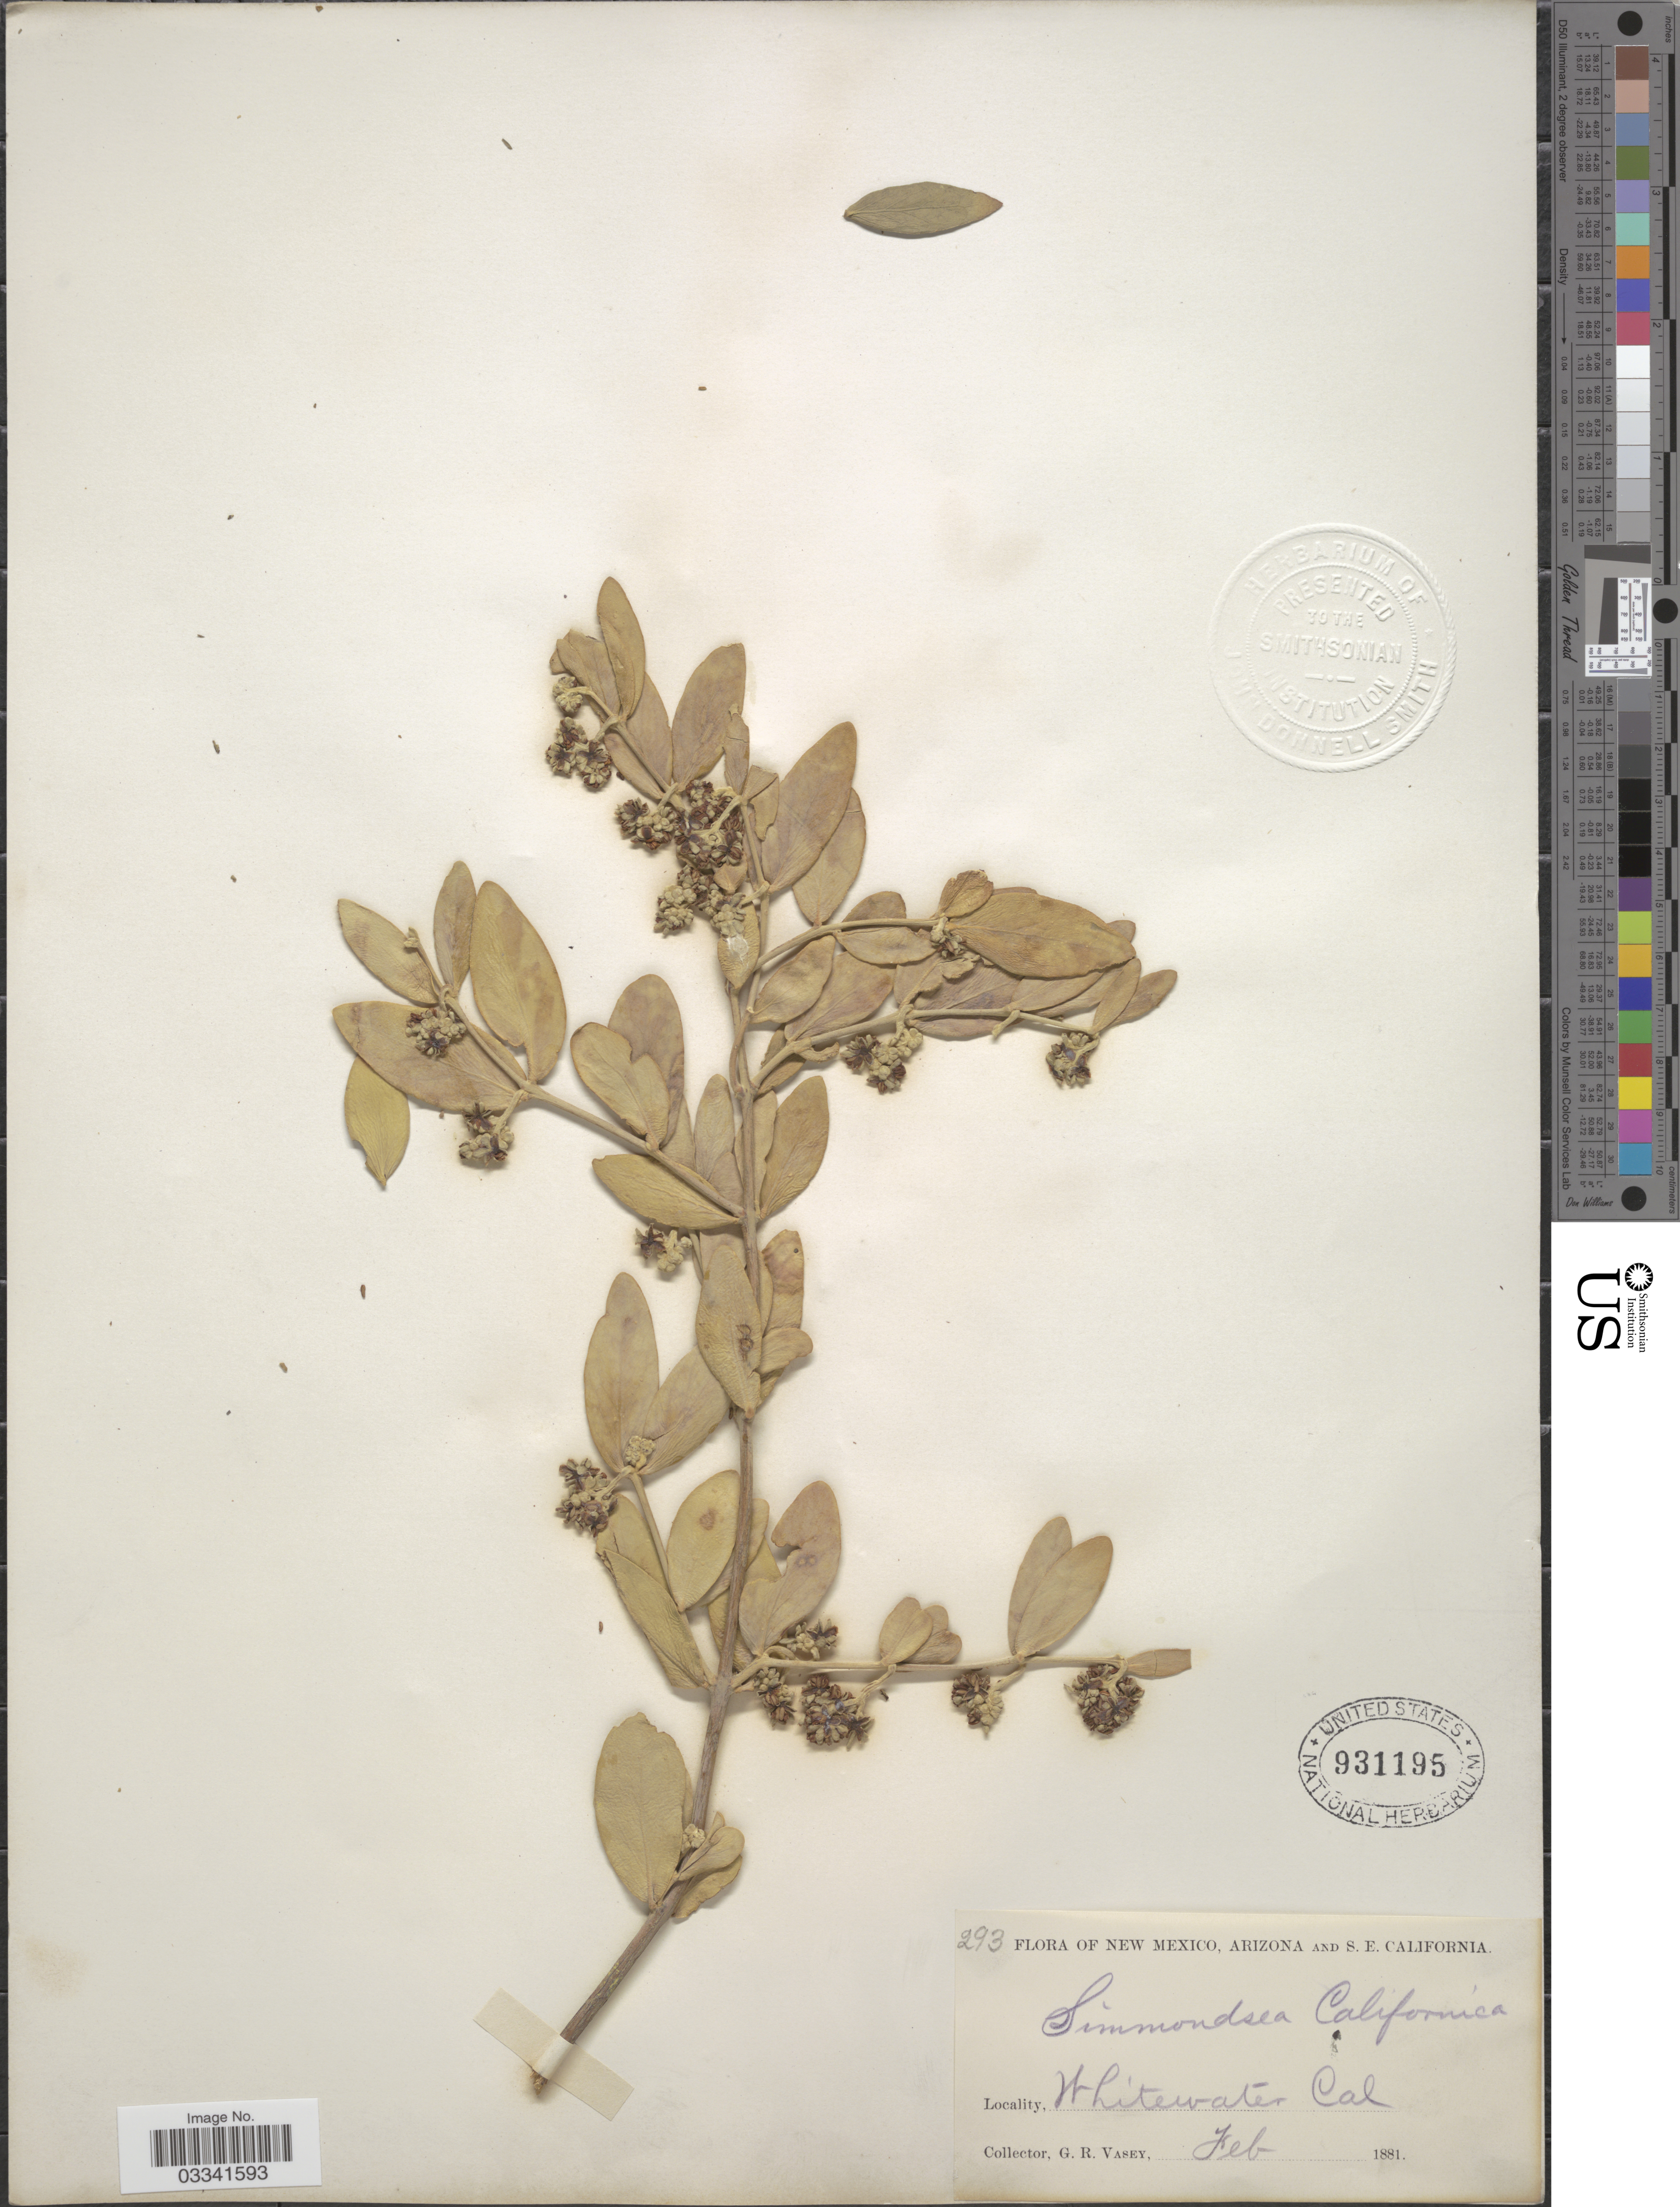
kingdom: Plantae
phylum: Tracheophyta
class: Magnoliopsida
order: Caryophyllales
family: Simmondsiaceae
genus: Simmondsia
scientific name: Simmondsia chinensis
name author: (Link) C.K. Schneid.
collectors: G. R. Vasey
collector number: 293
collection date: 1881-02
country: United States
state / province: California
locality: S. E. California. Whitewater.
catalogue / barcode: US 931195